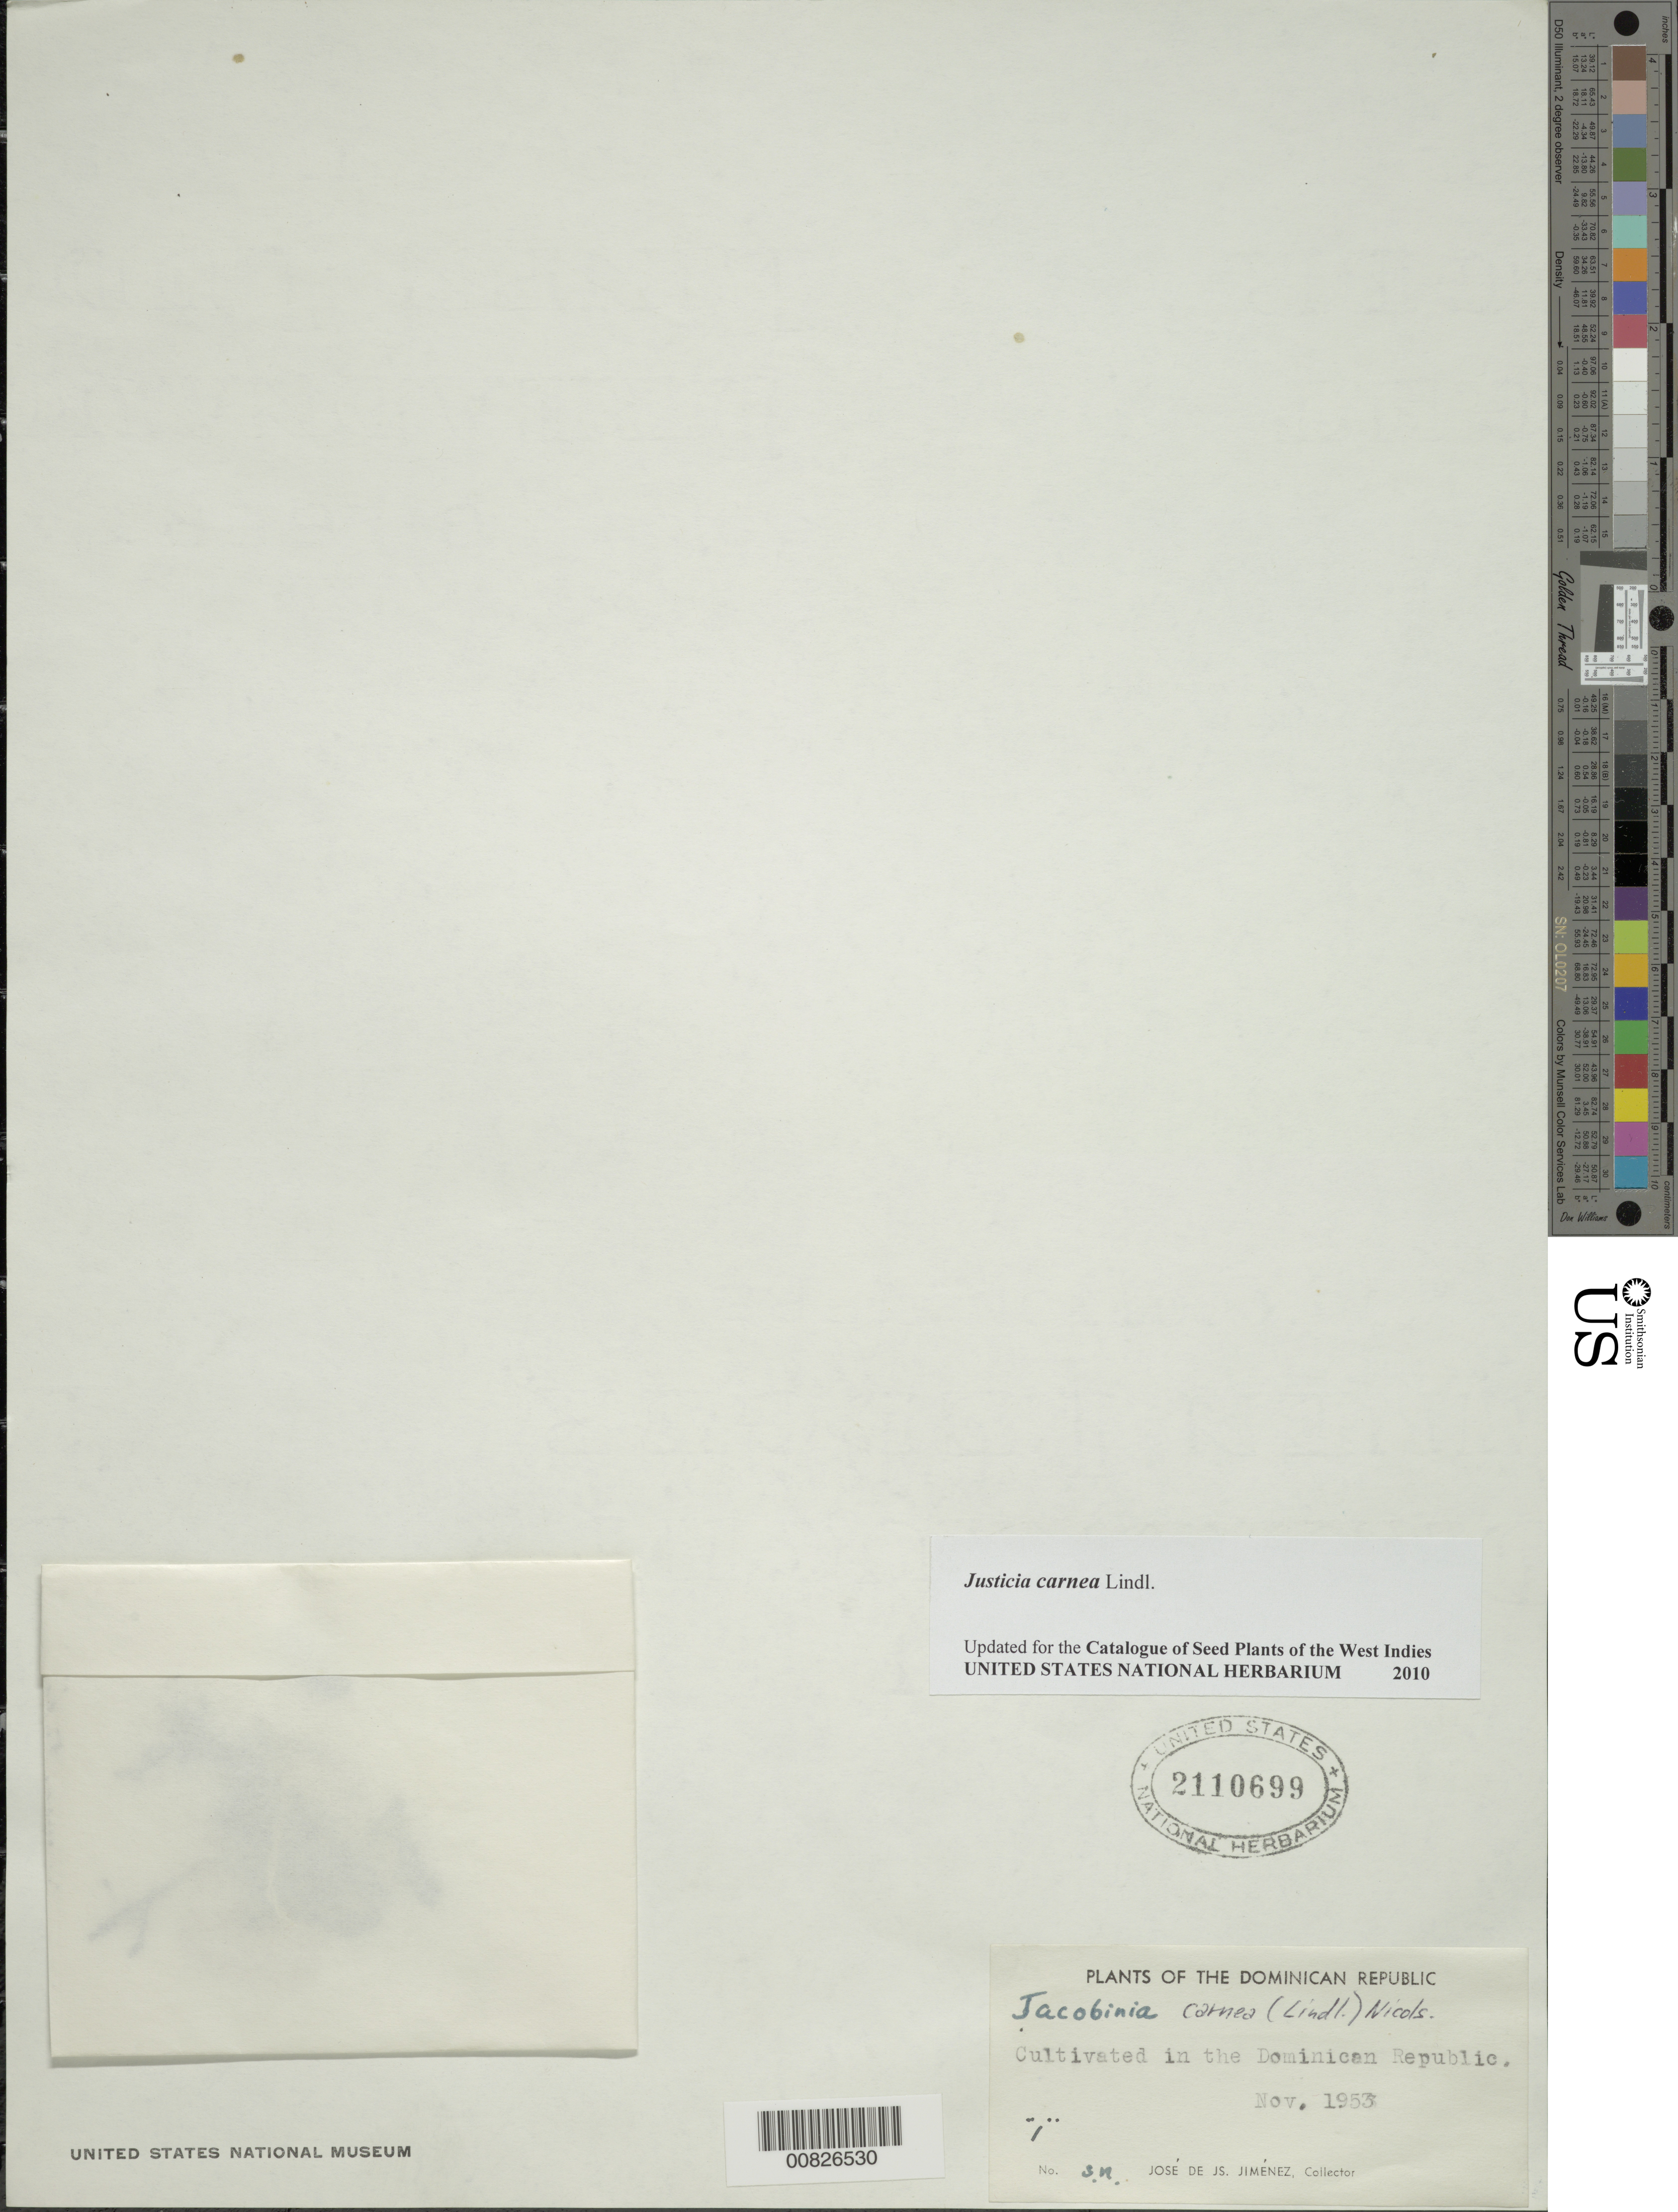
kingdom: Plantae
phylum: Tracheophyta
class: Magnoliopsida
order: Lamiales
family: Acanthaceae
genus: Justicia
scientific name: Justicia carnea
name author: Lindl.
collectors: J. J. Jiménez Almonte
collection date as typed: Nov 1953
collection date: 1953-11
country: Dominican Republic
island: Hispaniola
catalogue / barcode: US 2110699